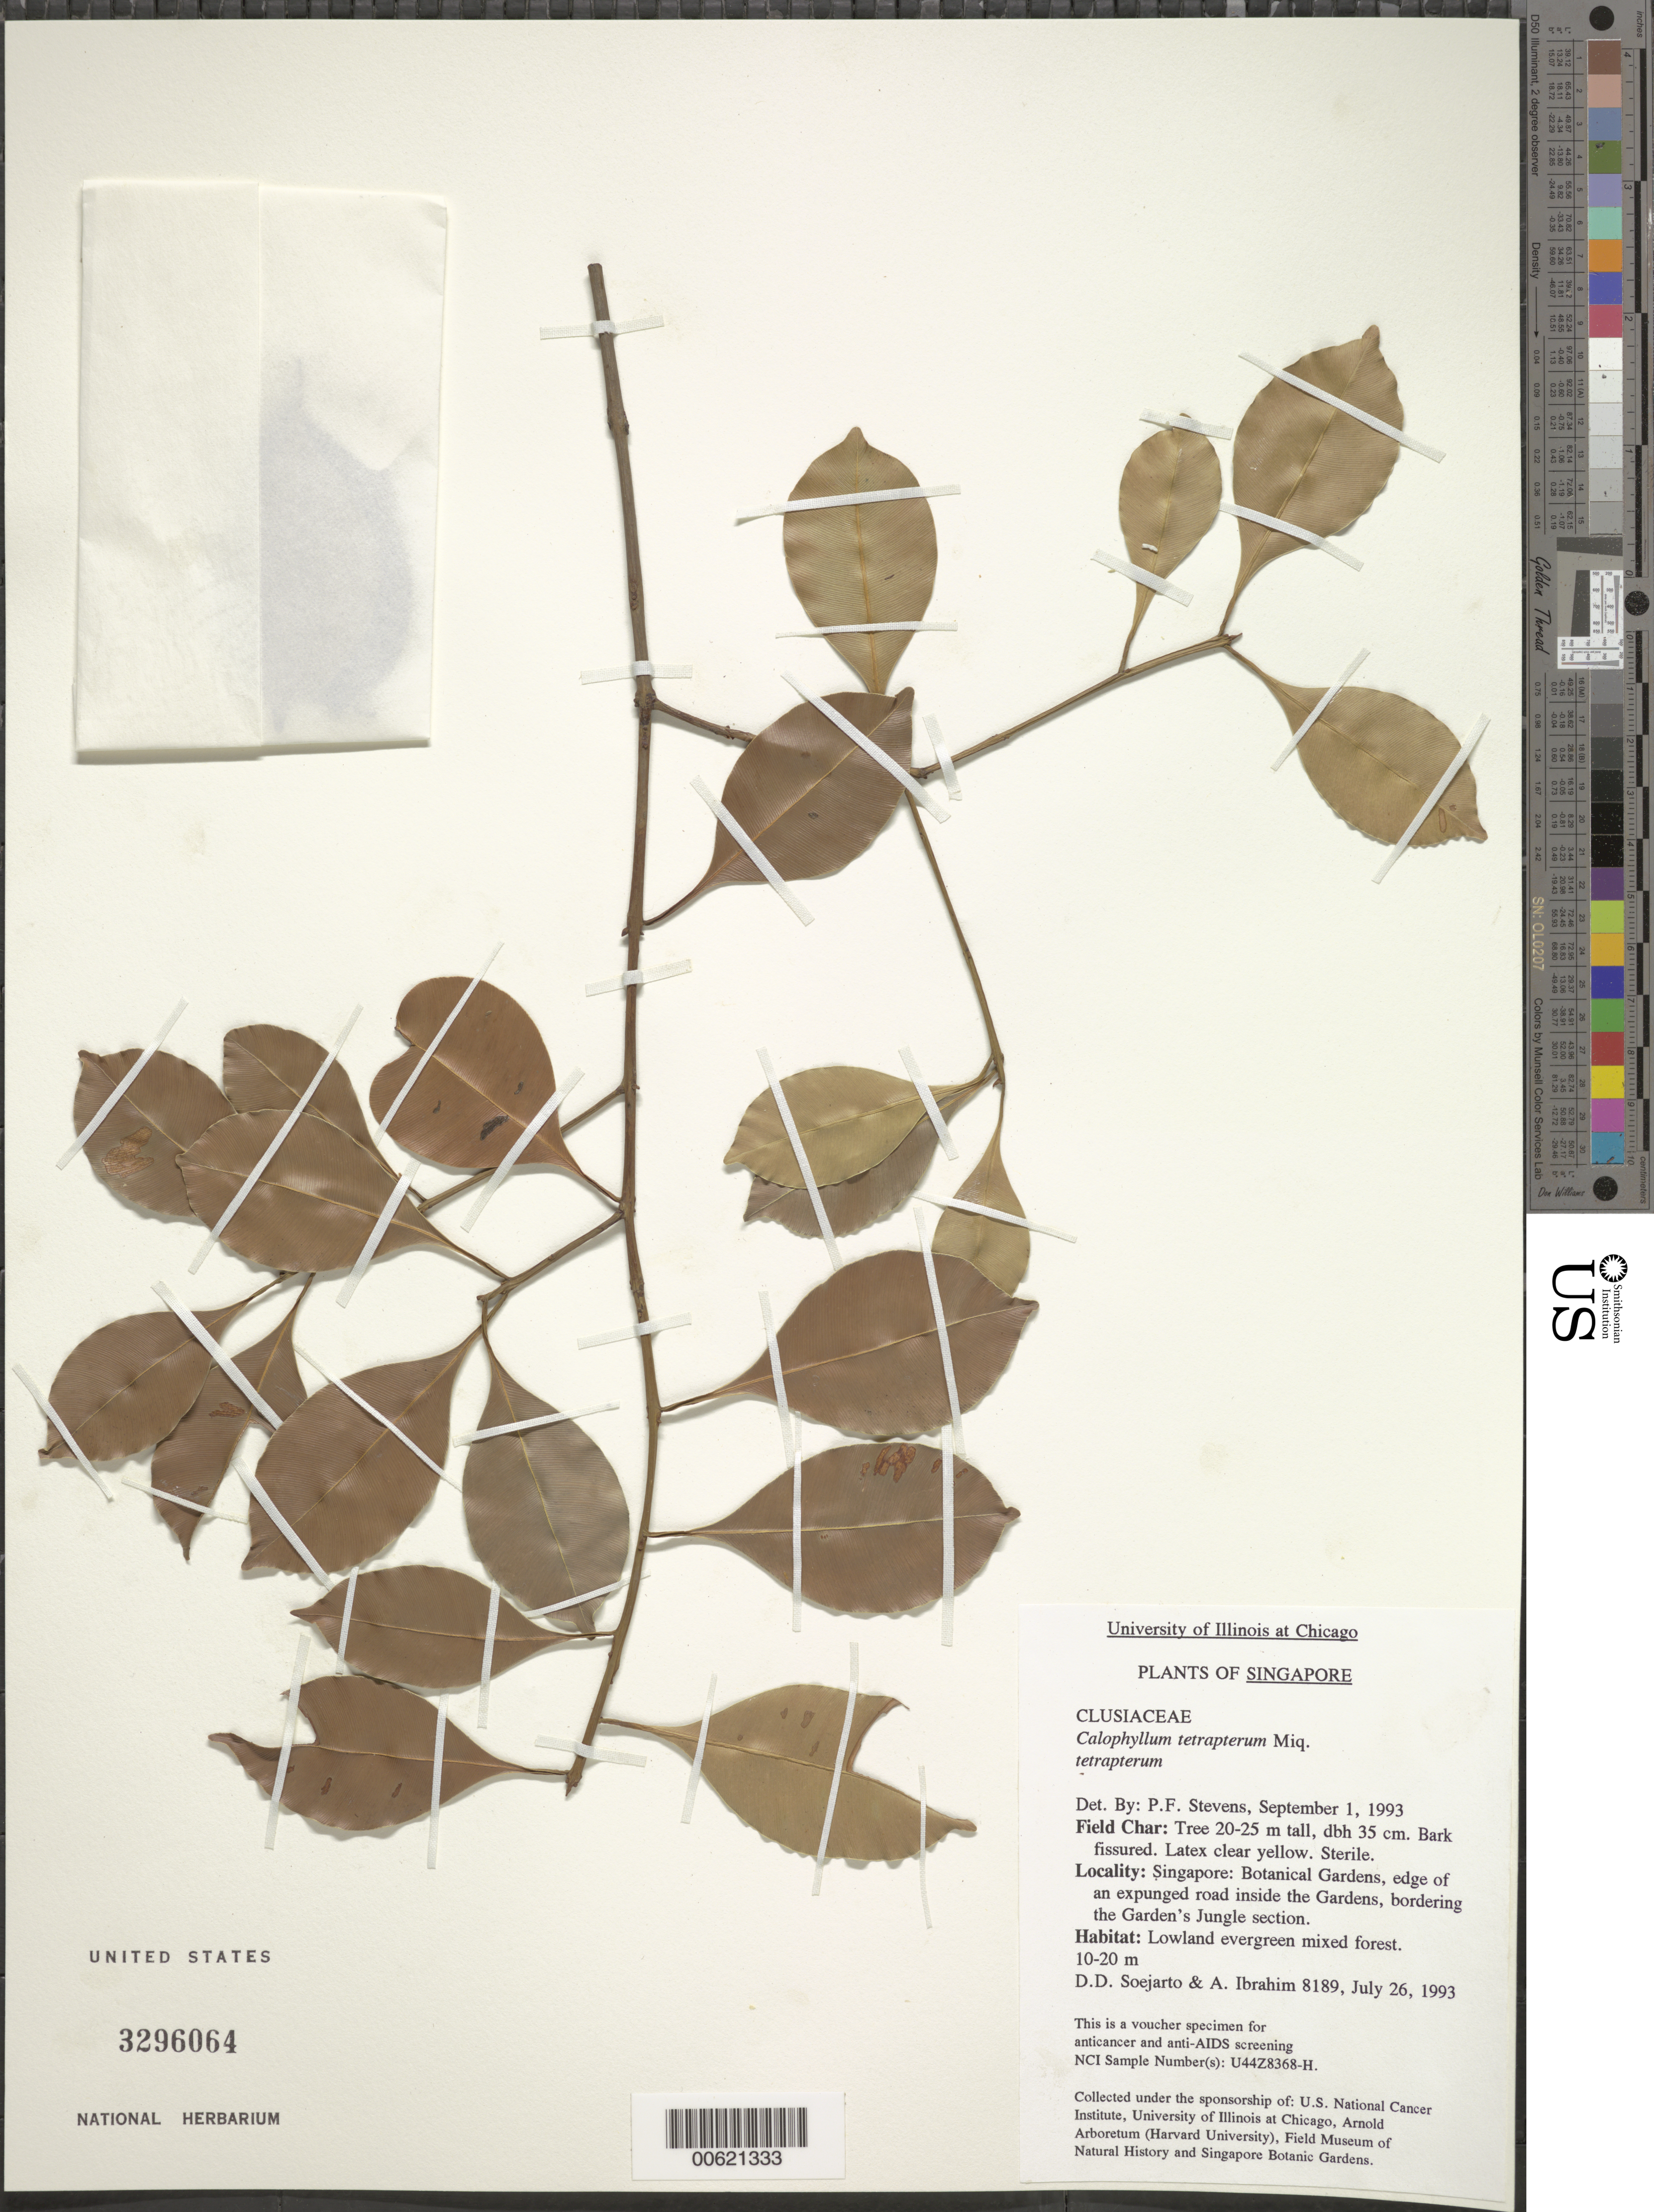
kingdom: Plantae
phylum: Tracheophyta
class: Magnoliopsida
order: Malpighiales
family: Calophyllaceae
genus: Calophyllum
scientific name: Calophyllum tetrapterum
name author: Miq.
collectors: A. Ibrahim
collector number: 8189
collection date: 1993-07-26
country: Singapore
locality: Botanical Gardens, edge of an expunged road inside the Gardens, bordering the Garden's Jungle section.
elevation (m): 10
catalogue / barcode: US 3296064